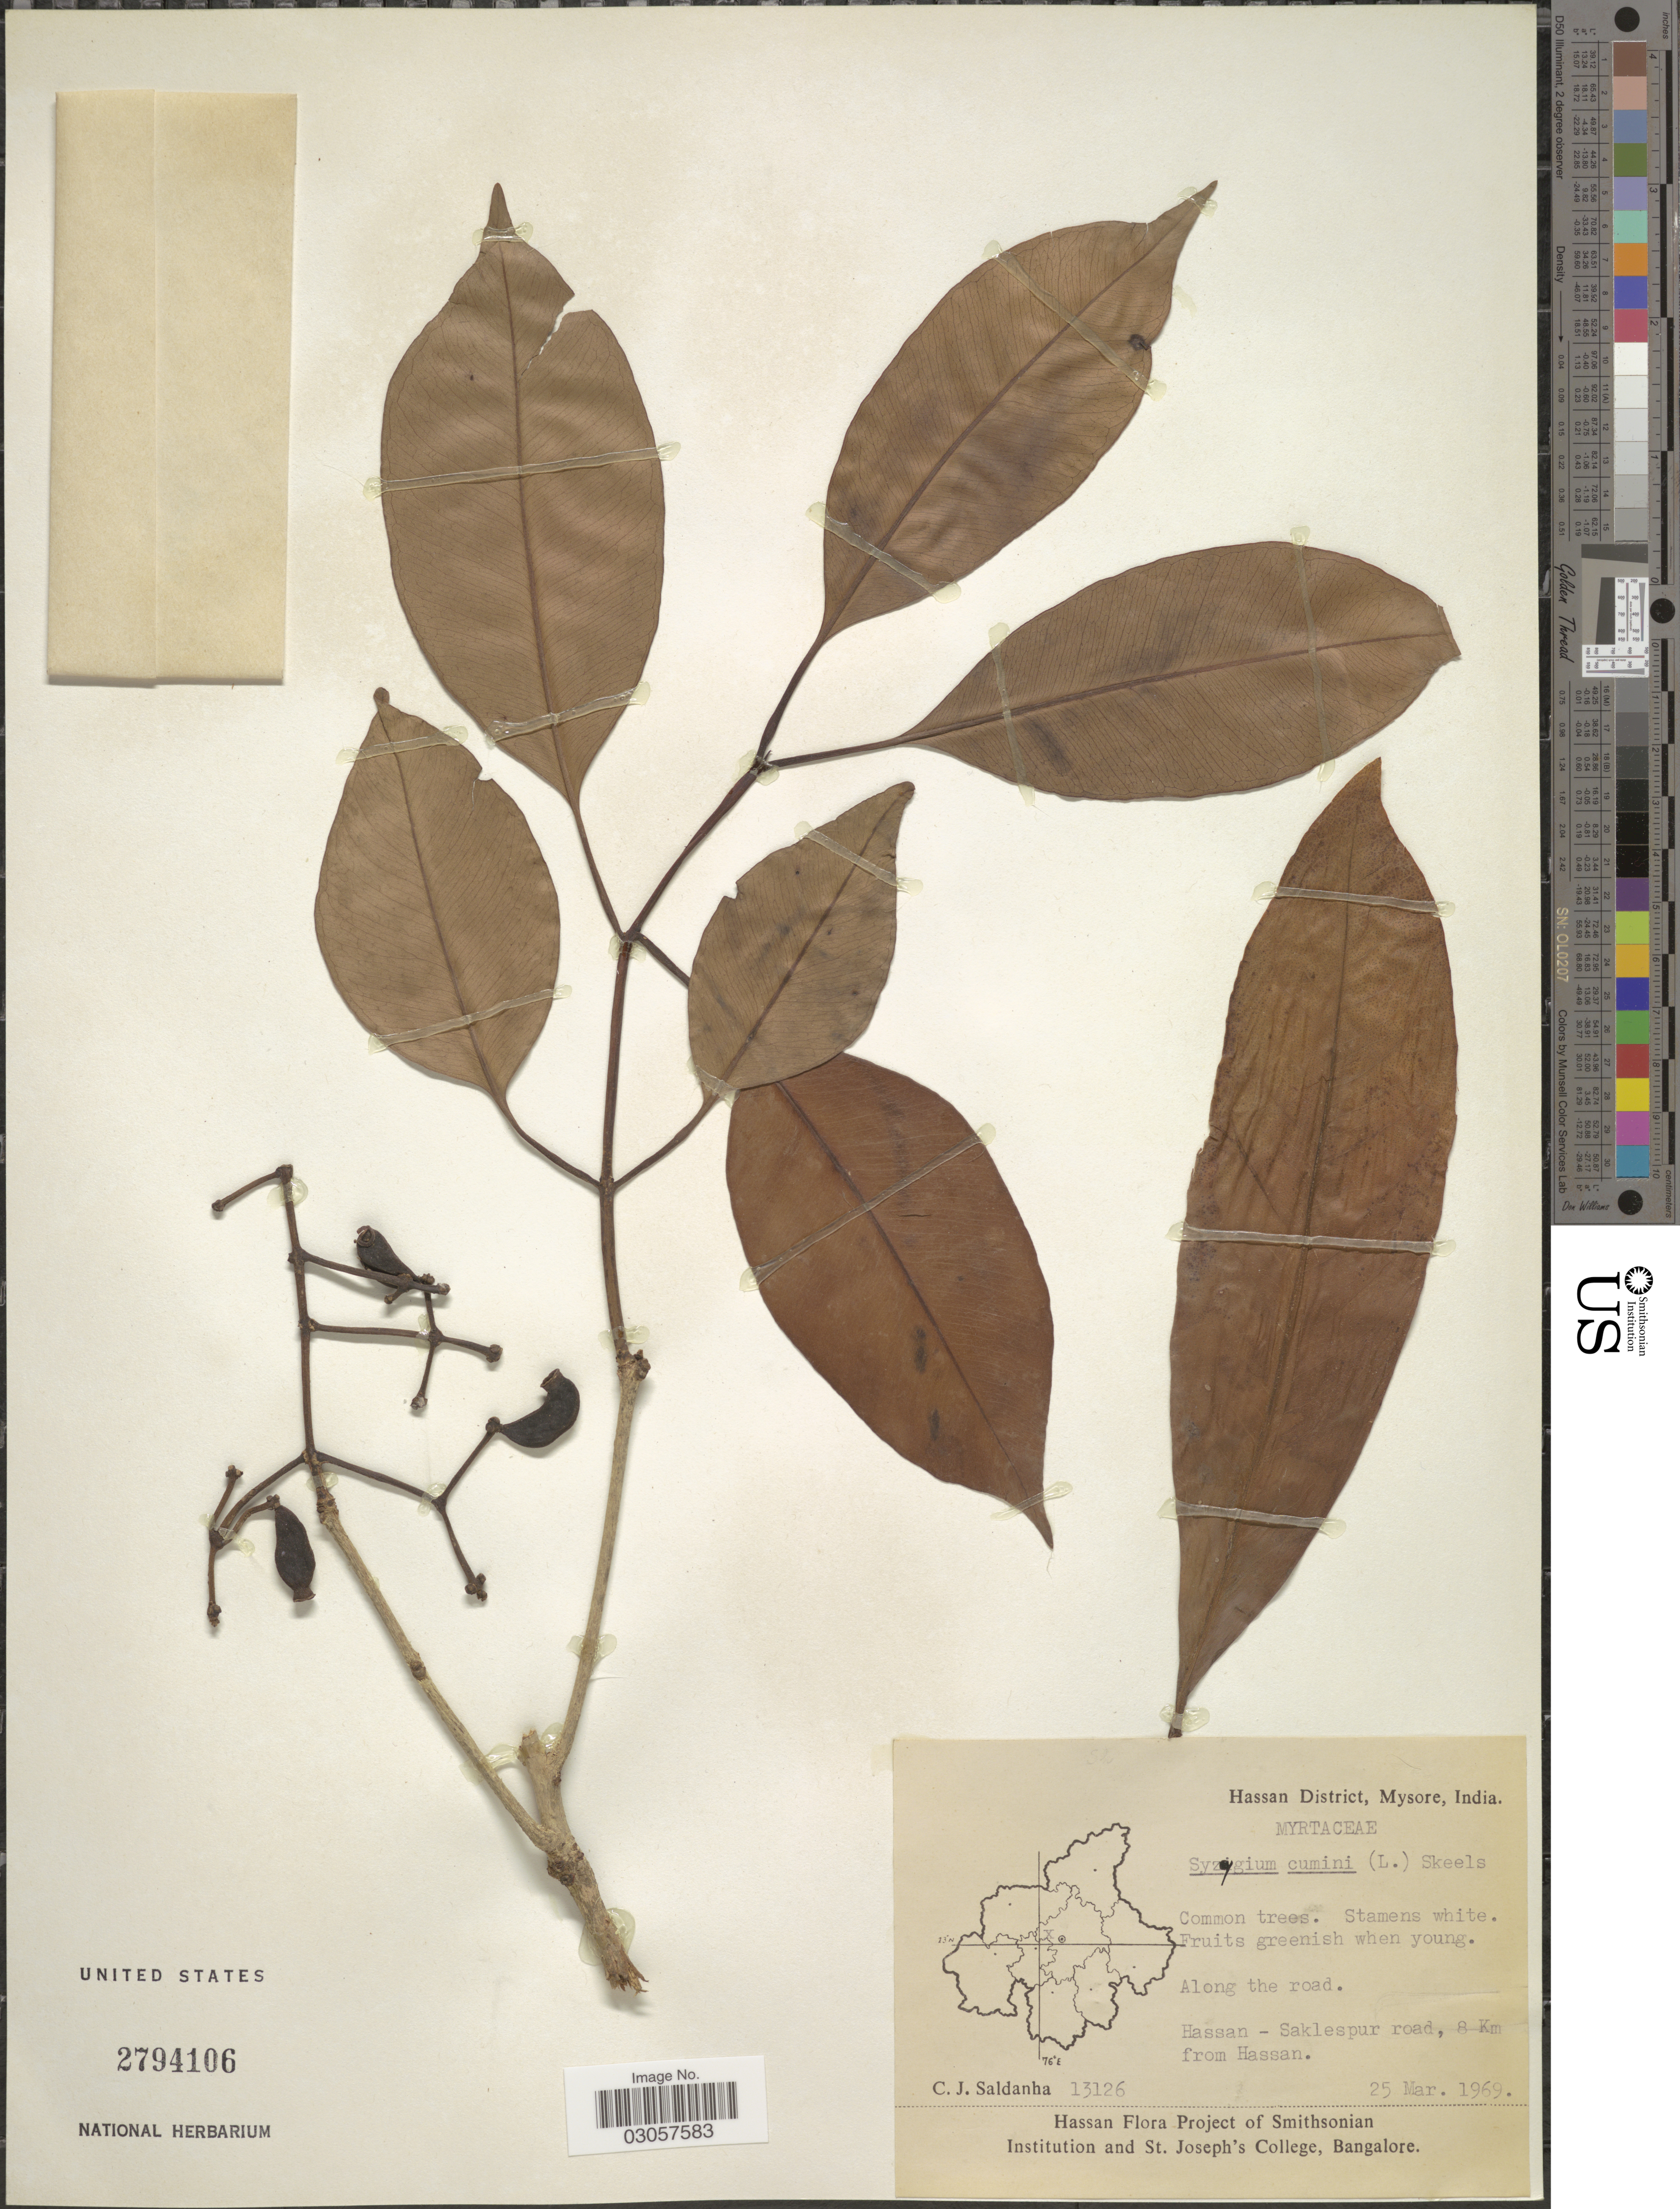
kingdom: Plantae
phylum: Tracheophyta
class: Magnoliopsida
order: Myrtales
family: Myrtaceae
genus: Syzygium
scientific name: Syzygium cumini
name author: (L.) Skeels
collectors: C. J. Saldanha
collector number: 13126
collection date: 1969-03-25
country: India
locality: Hassan District, Mysore. Hassan - Saklespur road, 8 Km from Hassan.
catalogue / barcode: US 2794106